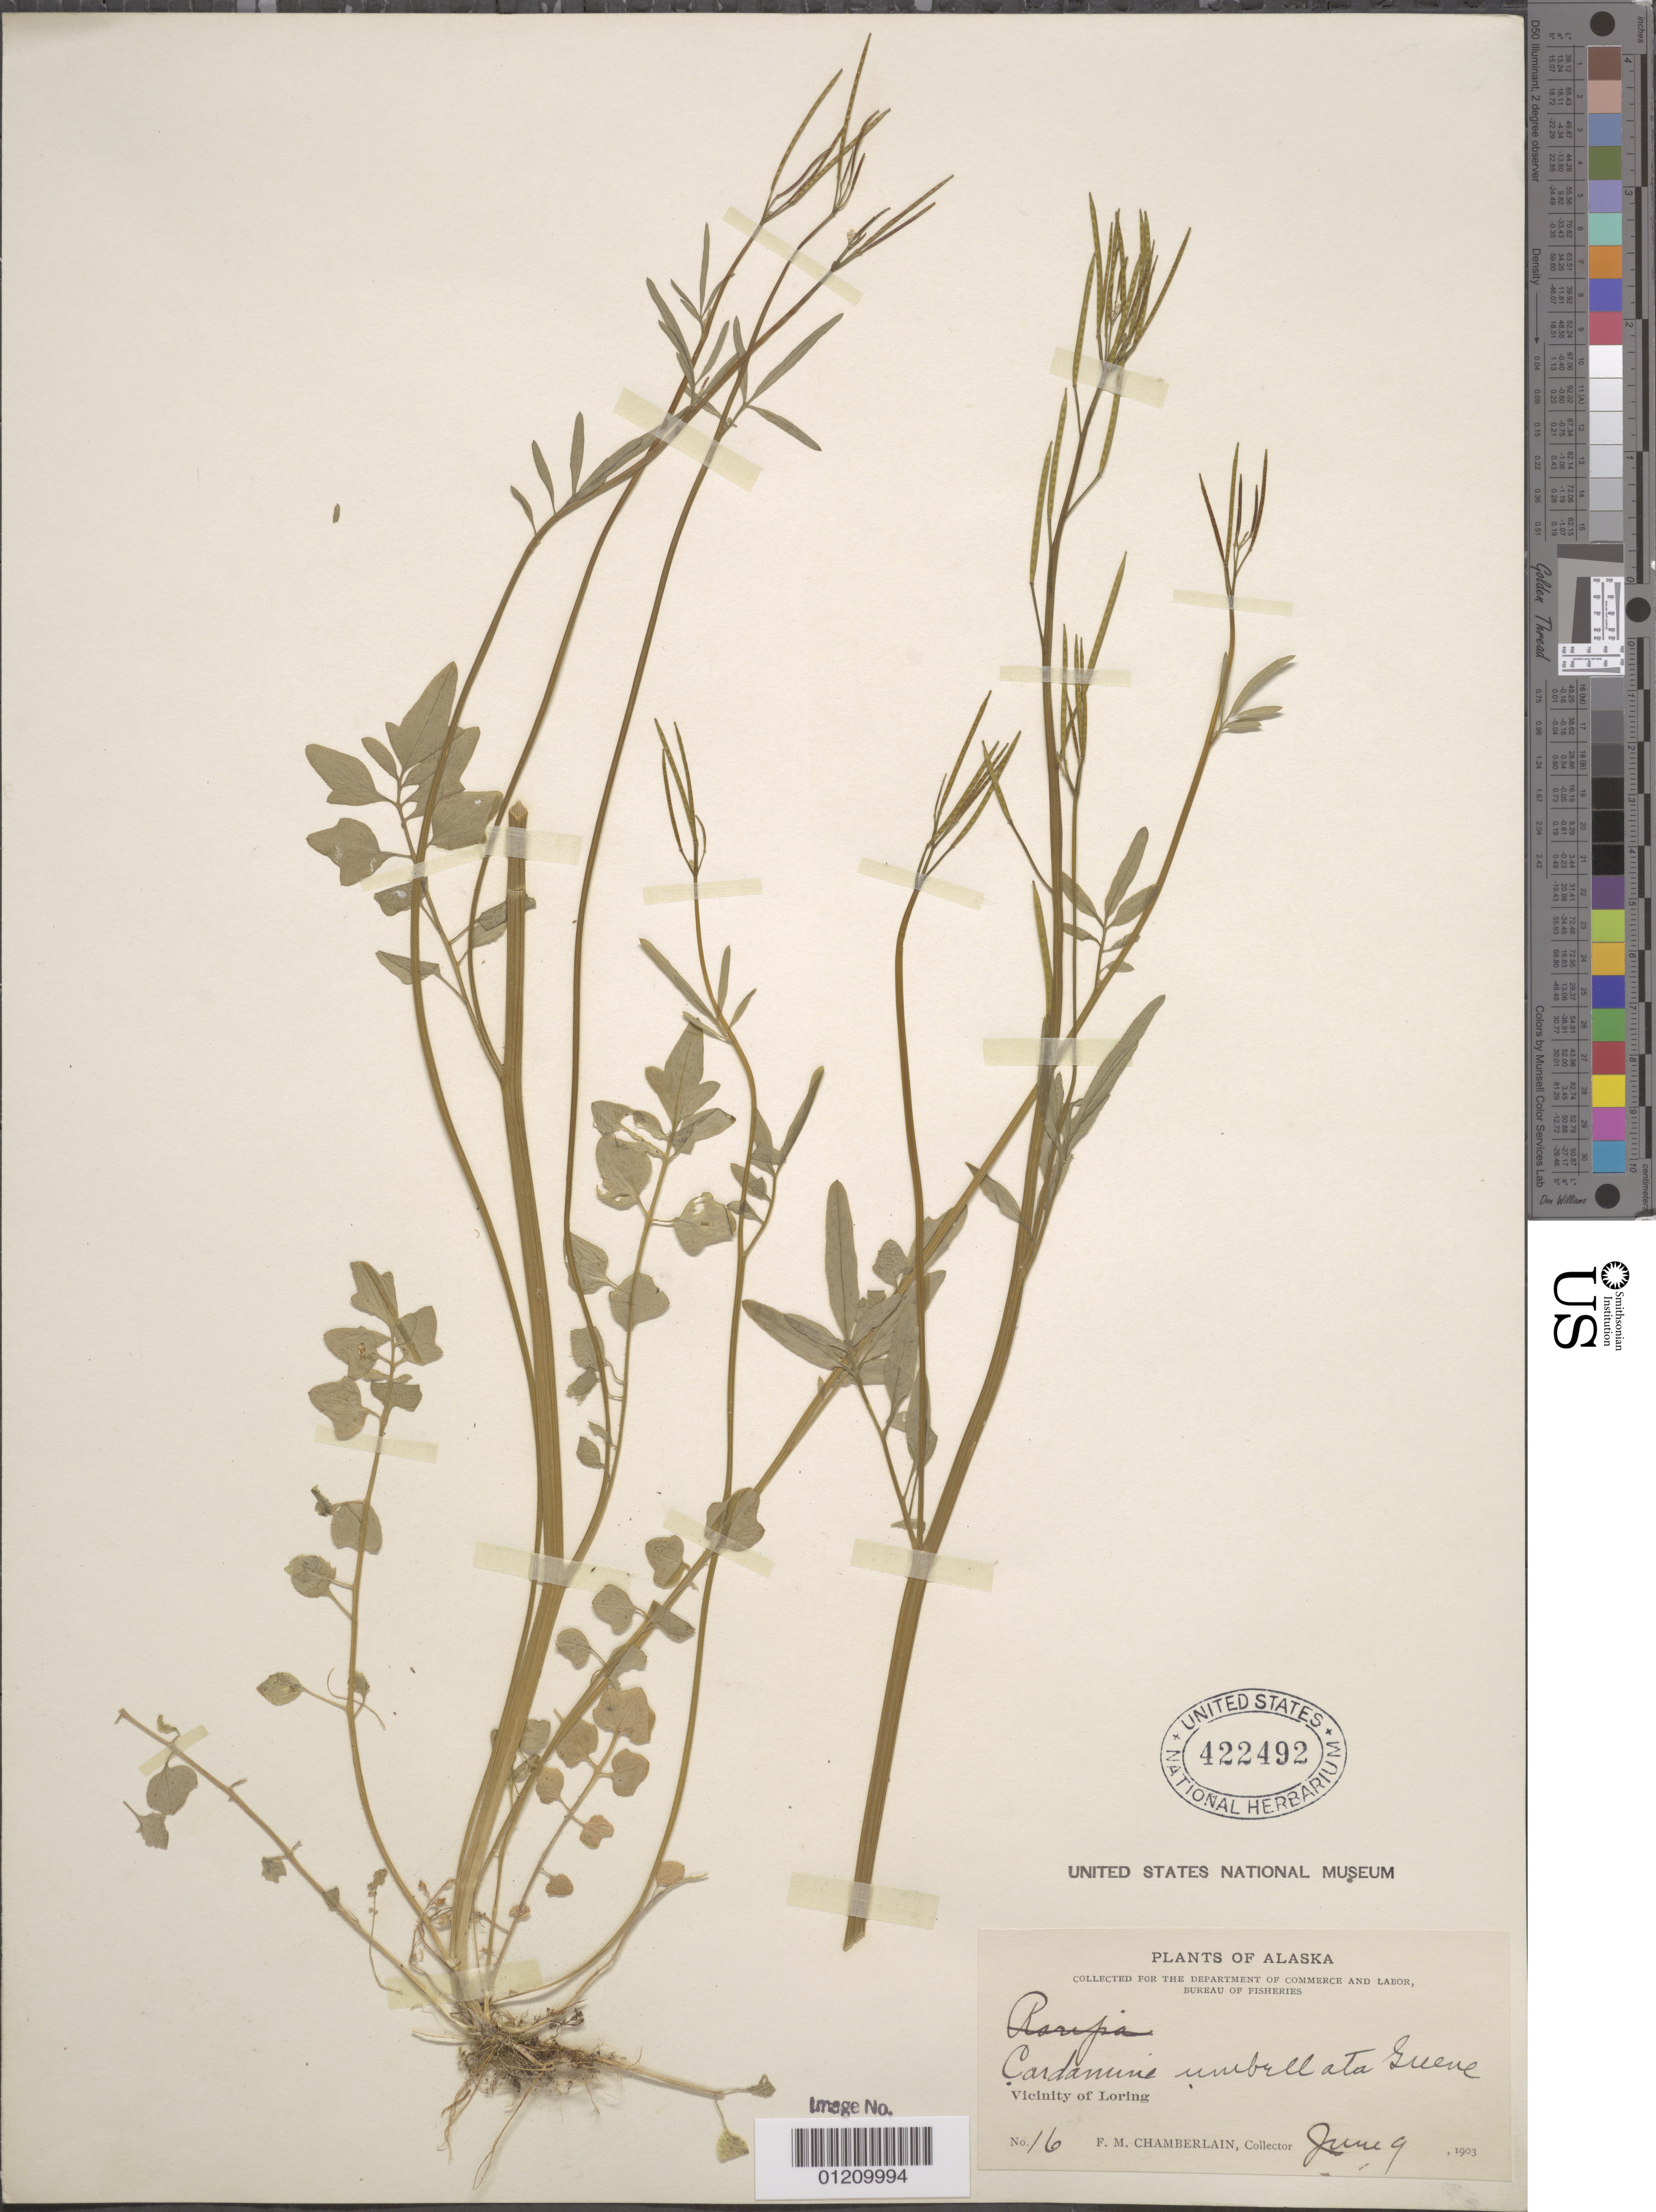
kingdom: Plantae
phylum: Tracheophyta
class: Magnoliopsida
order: Brassicales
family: Brassicaceae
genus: Cardamine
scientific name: Cardamine umbellata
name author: Greene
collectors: F. Chamberlain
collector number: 16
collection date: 1903-06-09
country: United States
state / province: Alaska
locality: Vicinity of Loring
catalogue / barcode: US 422492